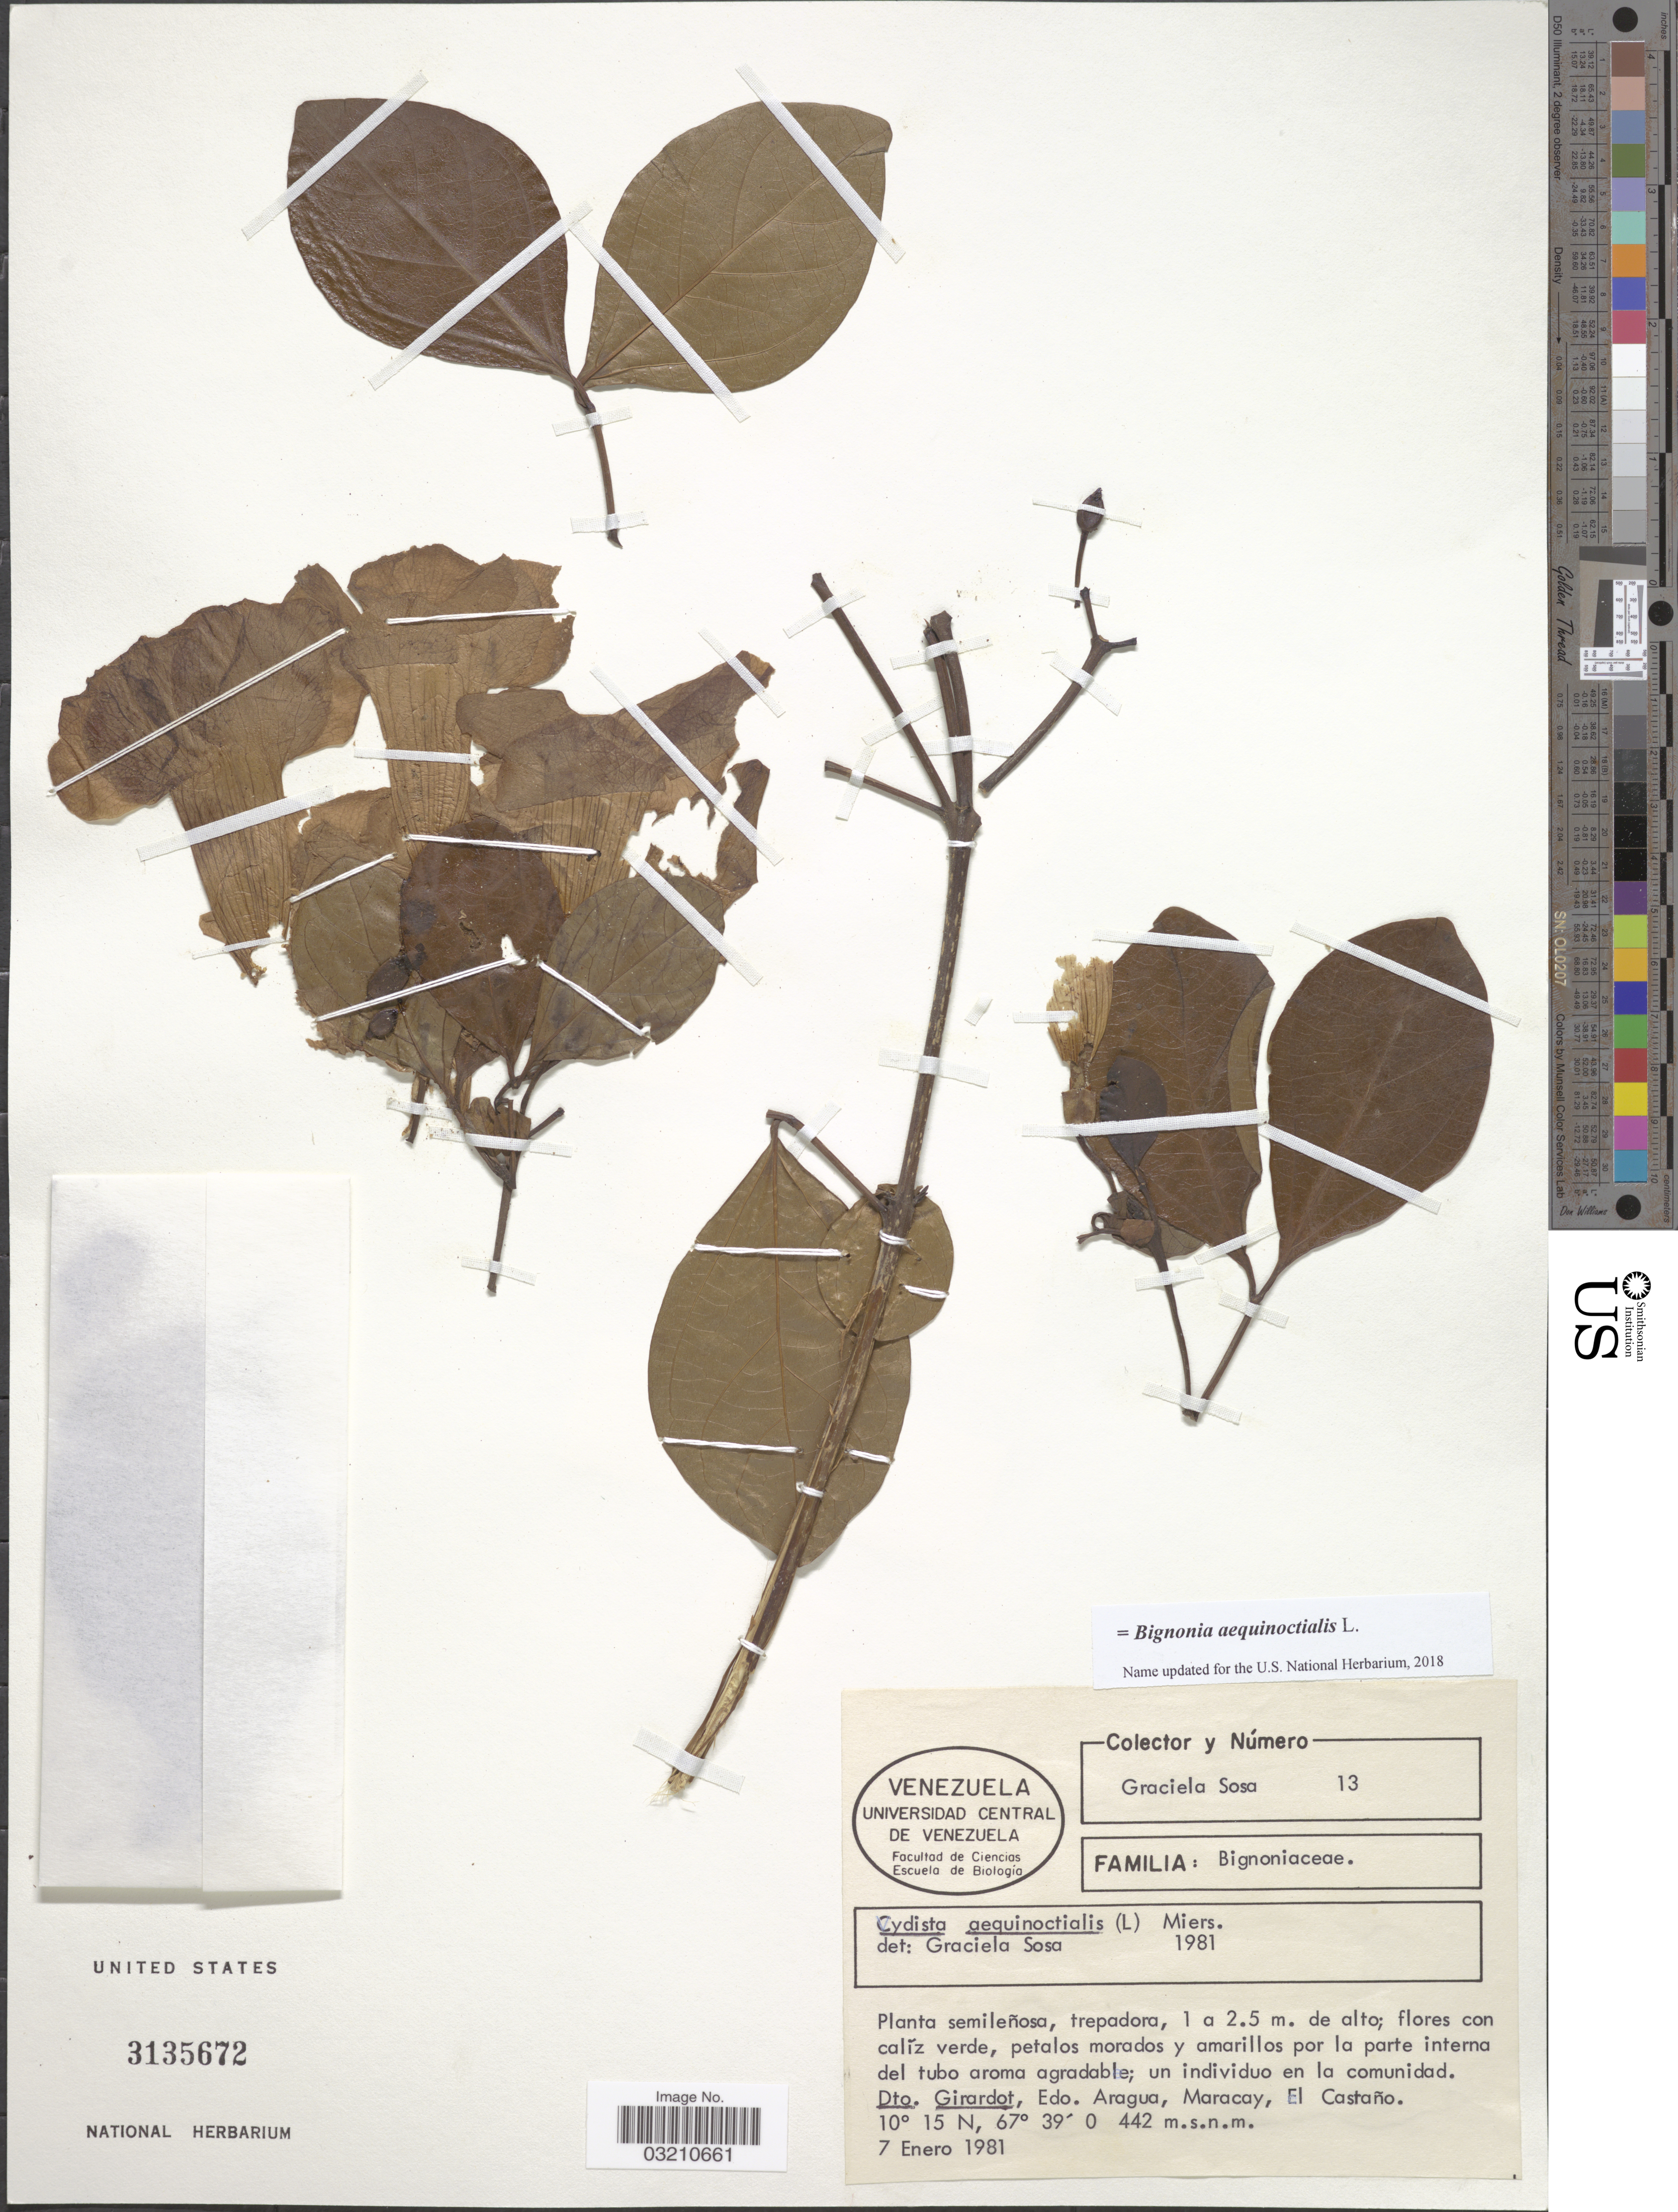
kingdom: Plantae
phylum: Tracheophyta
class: Magnoliopsida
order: Lamiales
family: Bignoniaceae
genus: Bignonia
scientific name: Bignonia aequinoctialis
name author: L.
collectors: G. Sosa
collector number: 13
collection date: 1981-01-07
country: Venezuela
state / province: Aragua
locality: Dto. Giradot, Maracay, El Castaño.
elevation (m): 442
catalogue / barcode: US 3135672